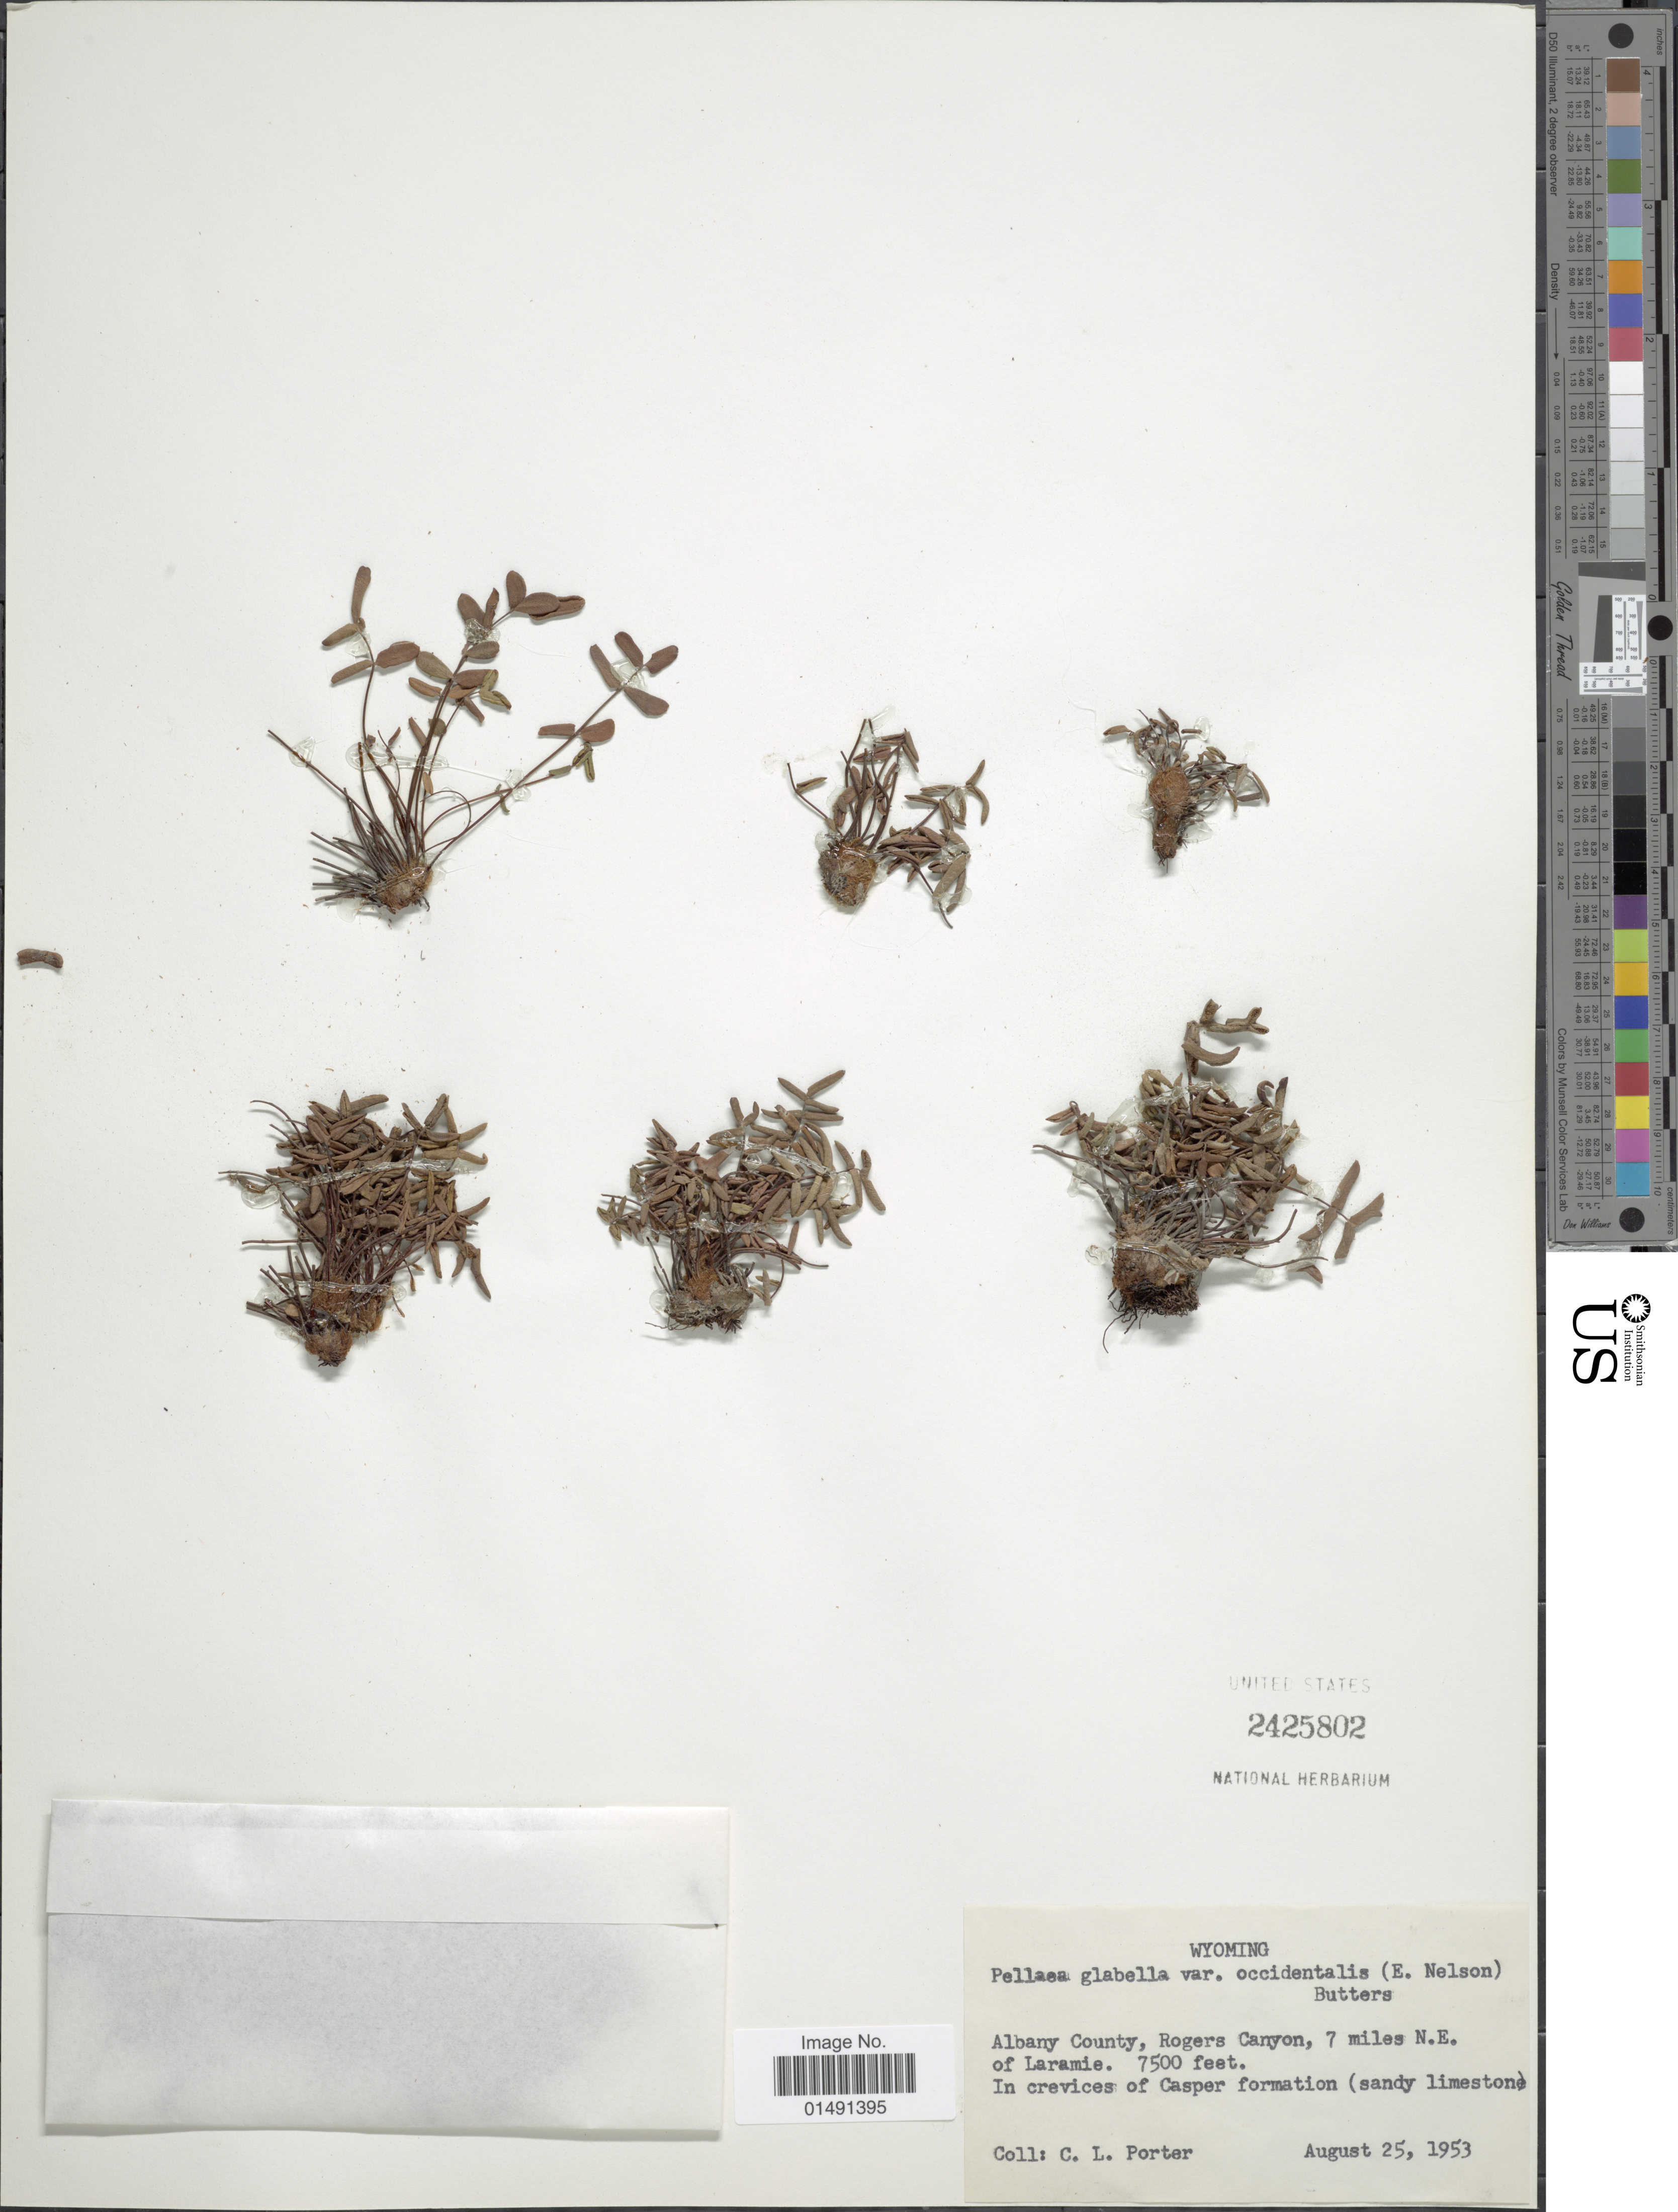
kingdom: Plantae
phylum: Tracheophyta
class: Polypodiopsida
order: Polypodiales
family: Pteridaceae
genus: Pellaea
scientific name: Pellaea glabella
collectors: C. L. Porter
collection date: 1953-08-25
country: United States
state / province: Wyoming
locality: Albany County, Rogers Canyon, 7 miles N.E. of Laramie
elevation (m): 2286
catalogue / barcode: US 2425802